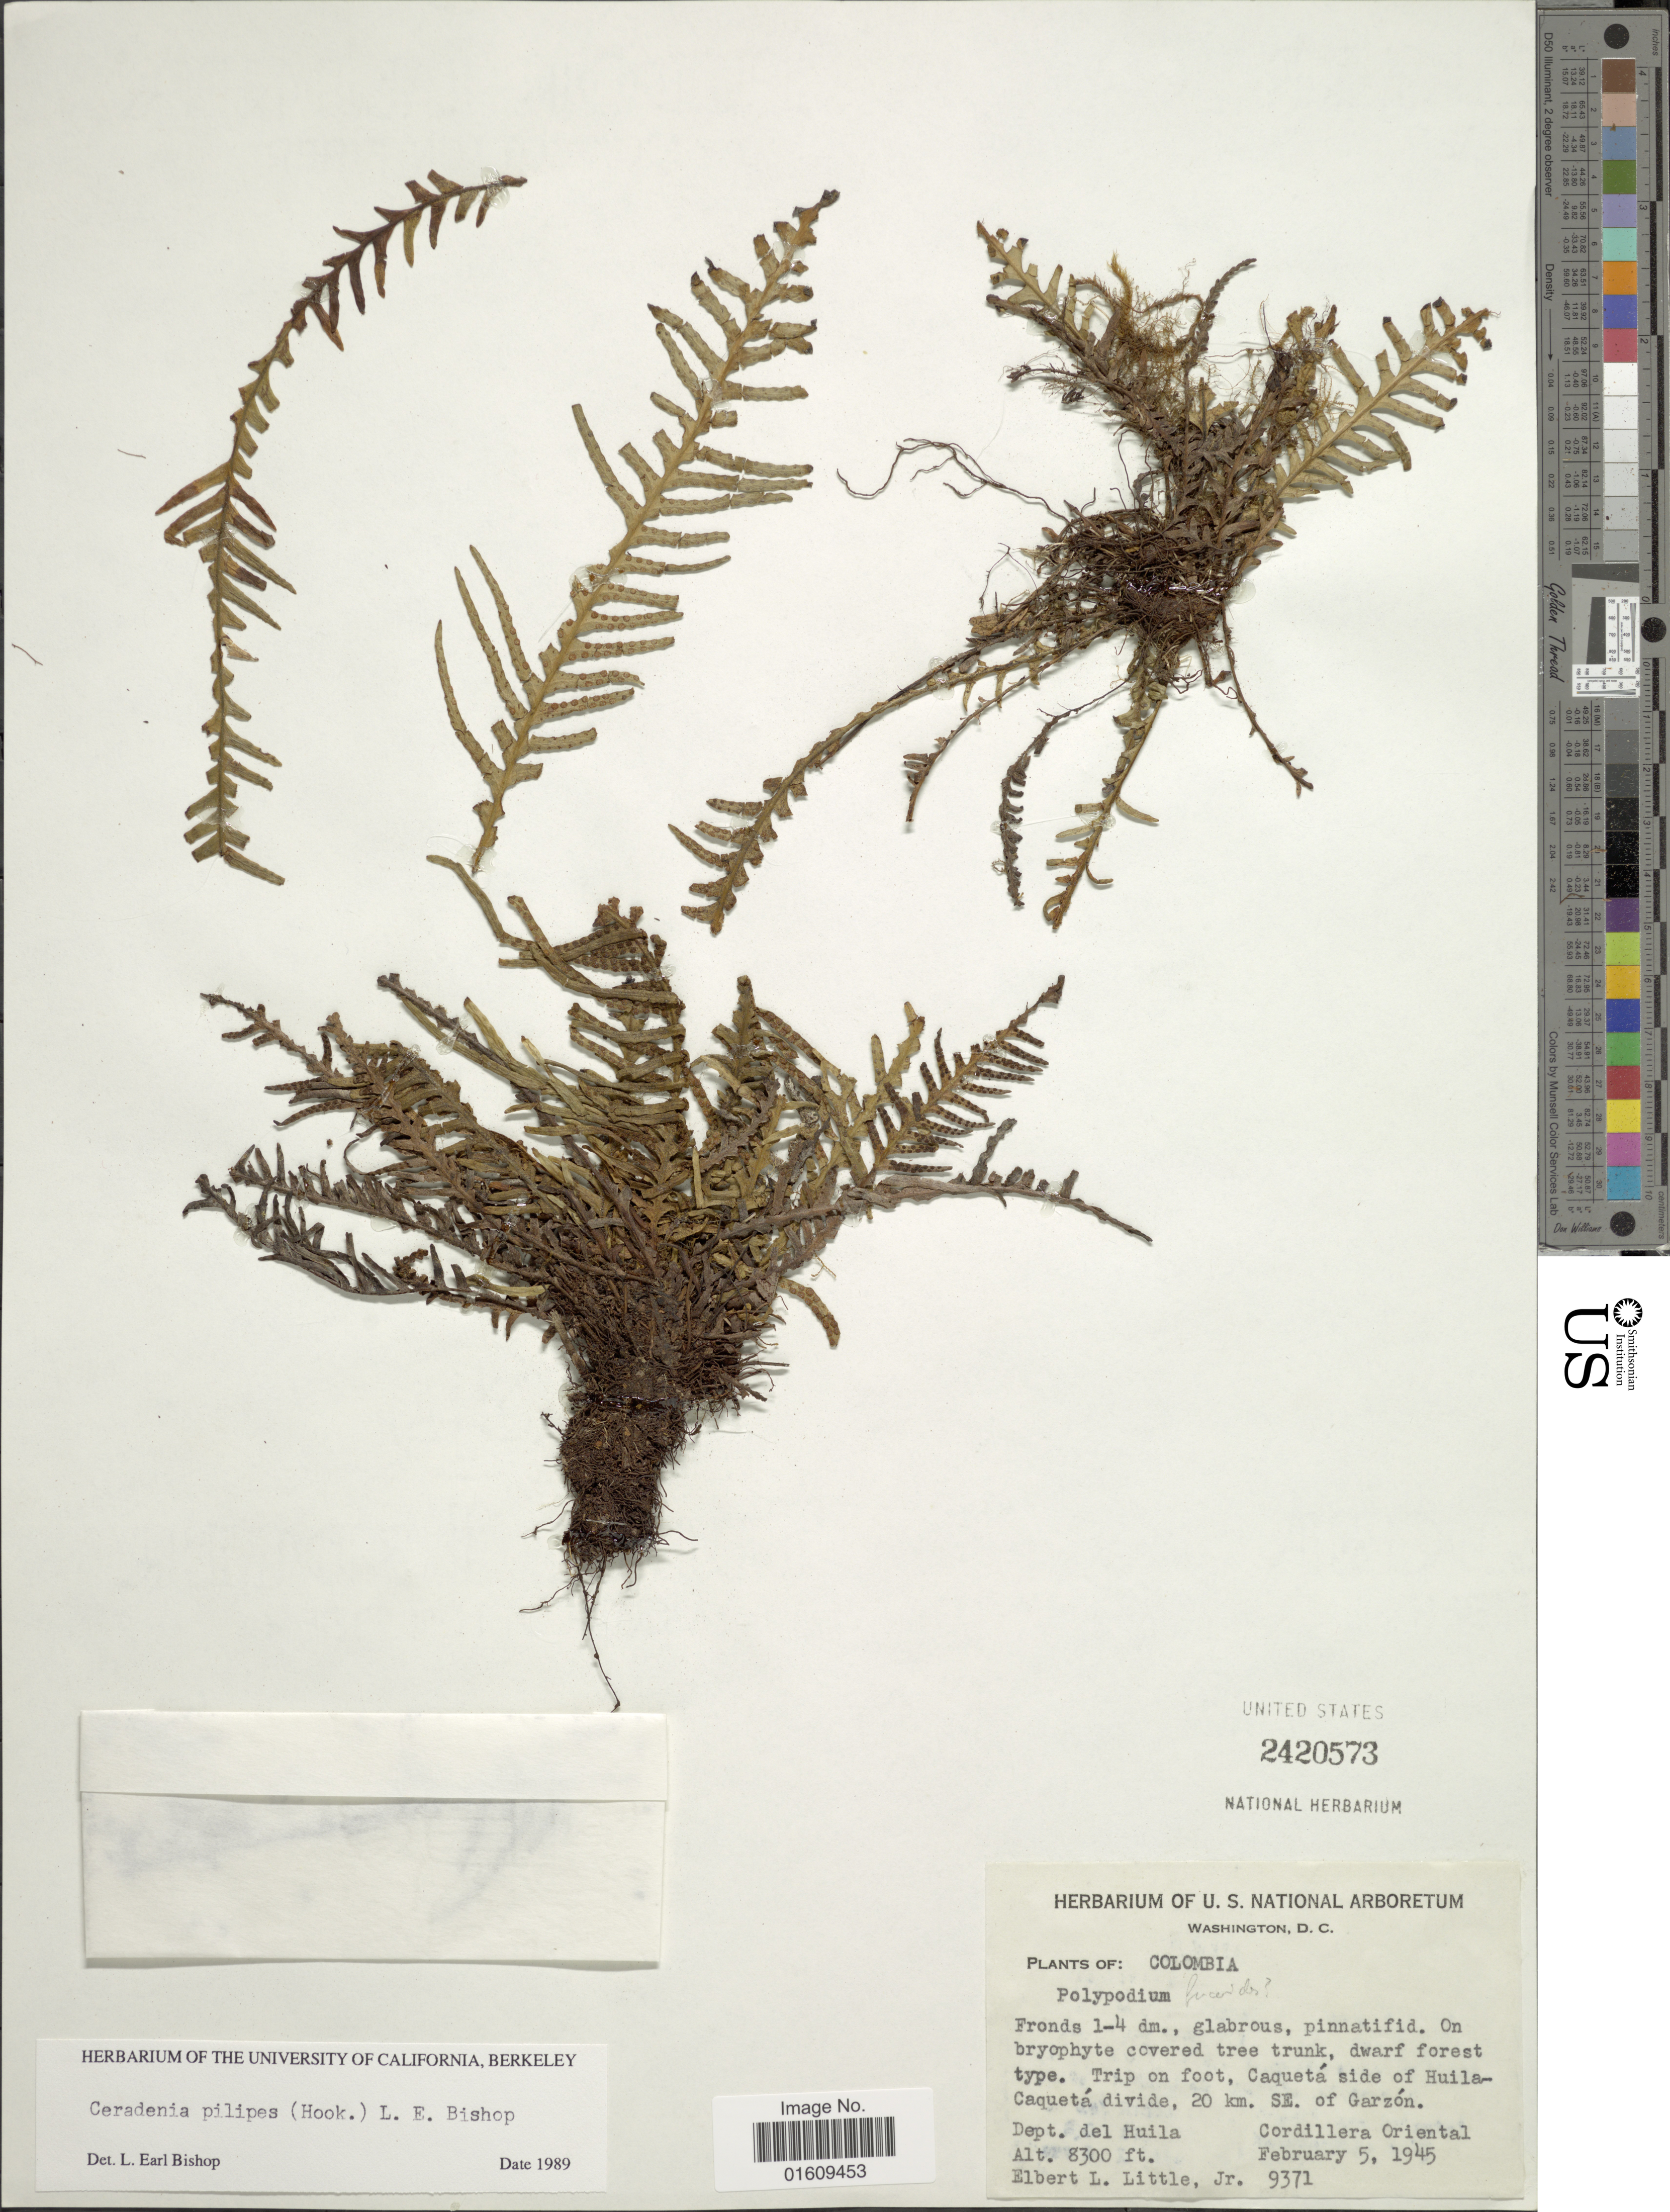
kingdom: Plantae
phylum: Tracheophyta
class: Polypodiopsida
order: Polypodiales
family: Polypodiaceae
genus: Ceradenia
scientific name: Ceradenia pilipes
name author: (Hook.) L.E. Bishop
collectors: E. L. Little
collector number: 9371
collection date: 1945-02-05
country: Colombia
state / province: Huila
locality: Colombia, trip on foot, Caquetá side of Huila-Caquetá divide, 20 km. SE. of Garzón. Cordillera Oriental.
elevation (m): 2530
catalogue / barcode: US 2420573